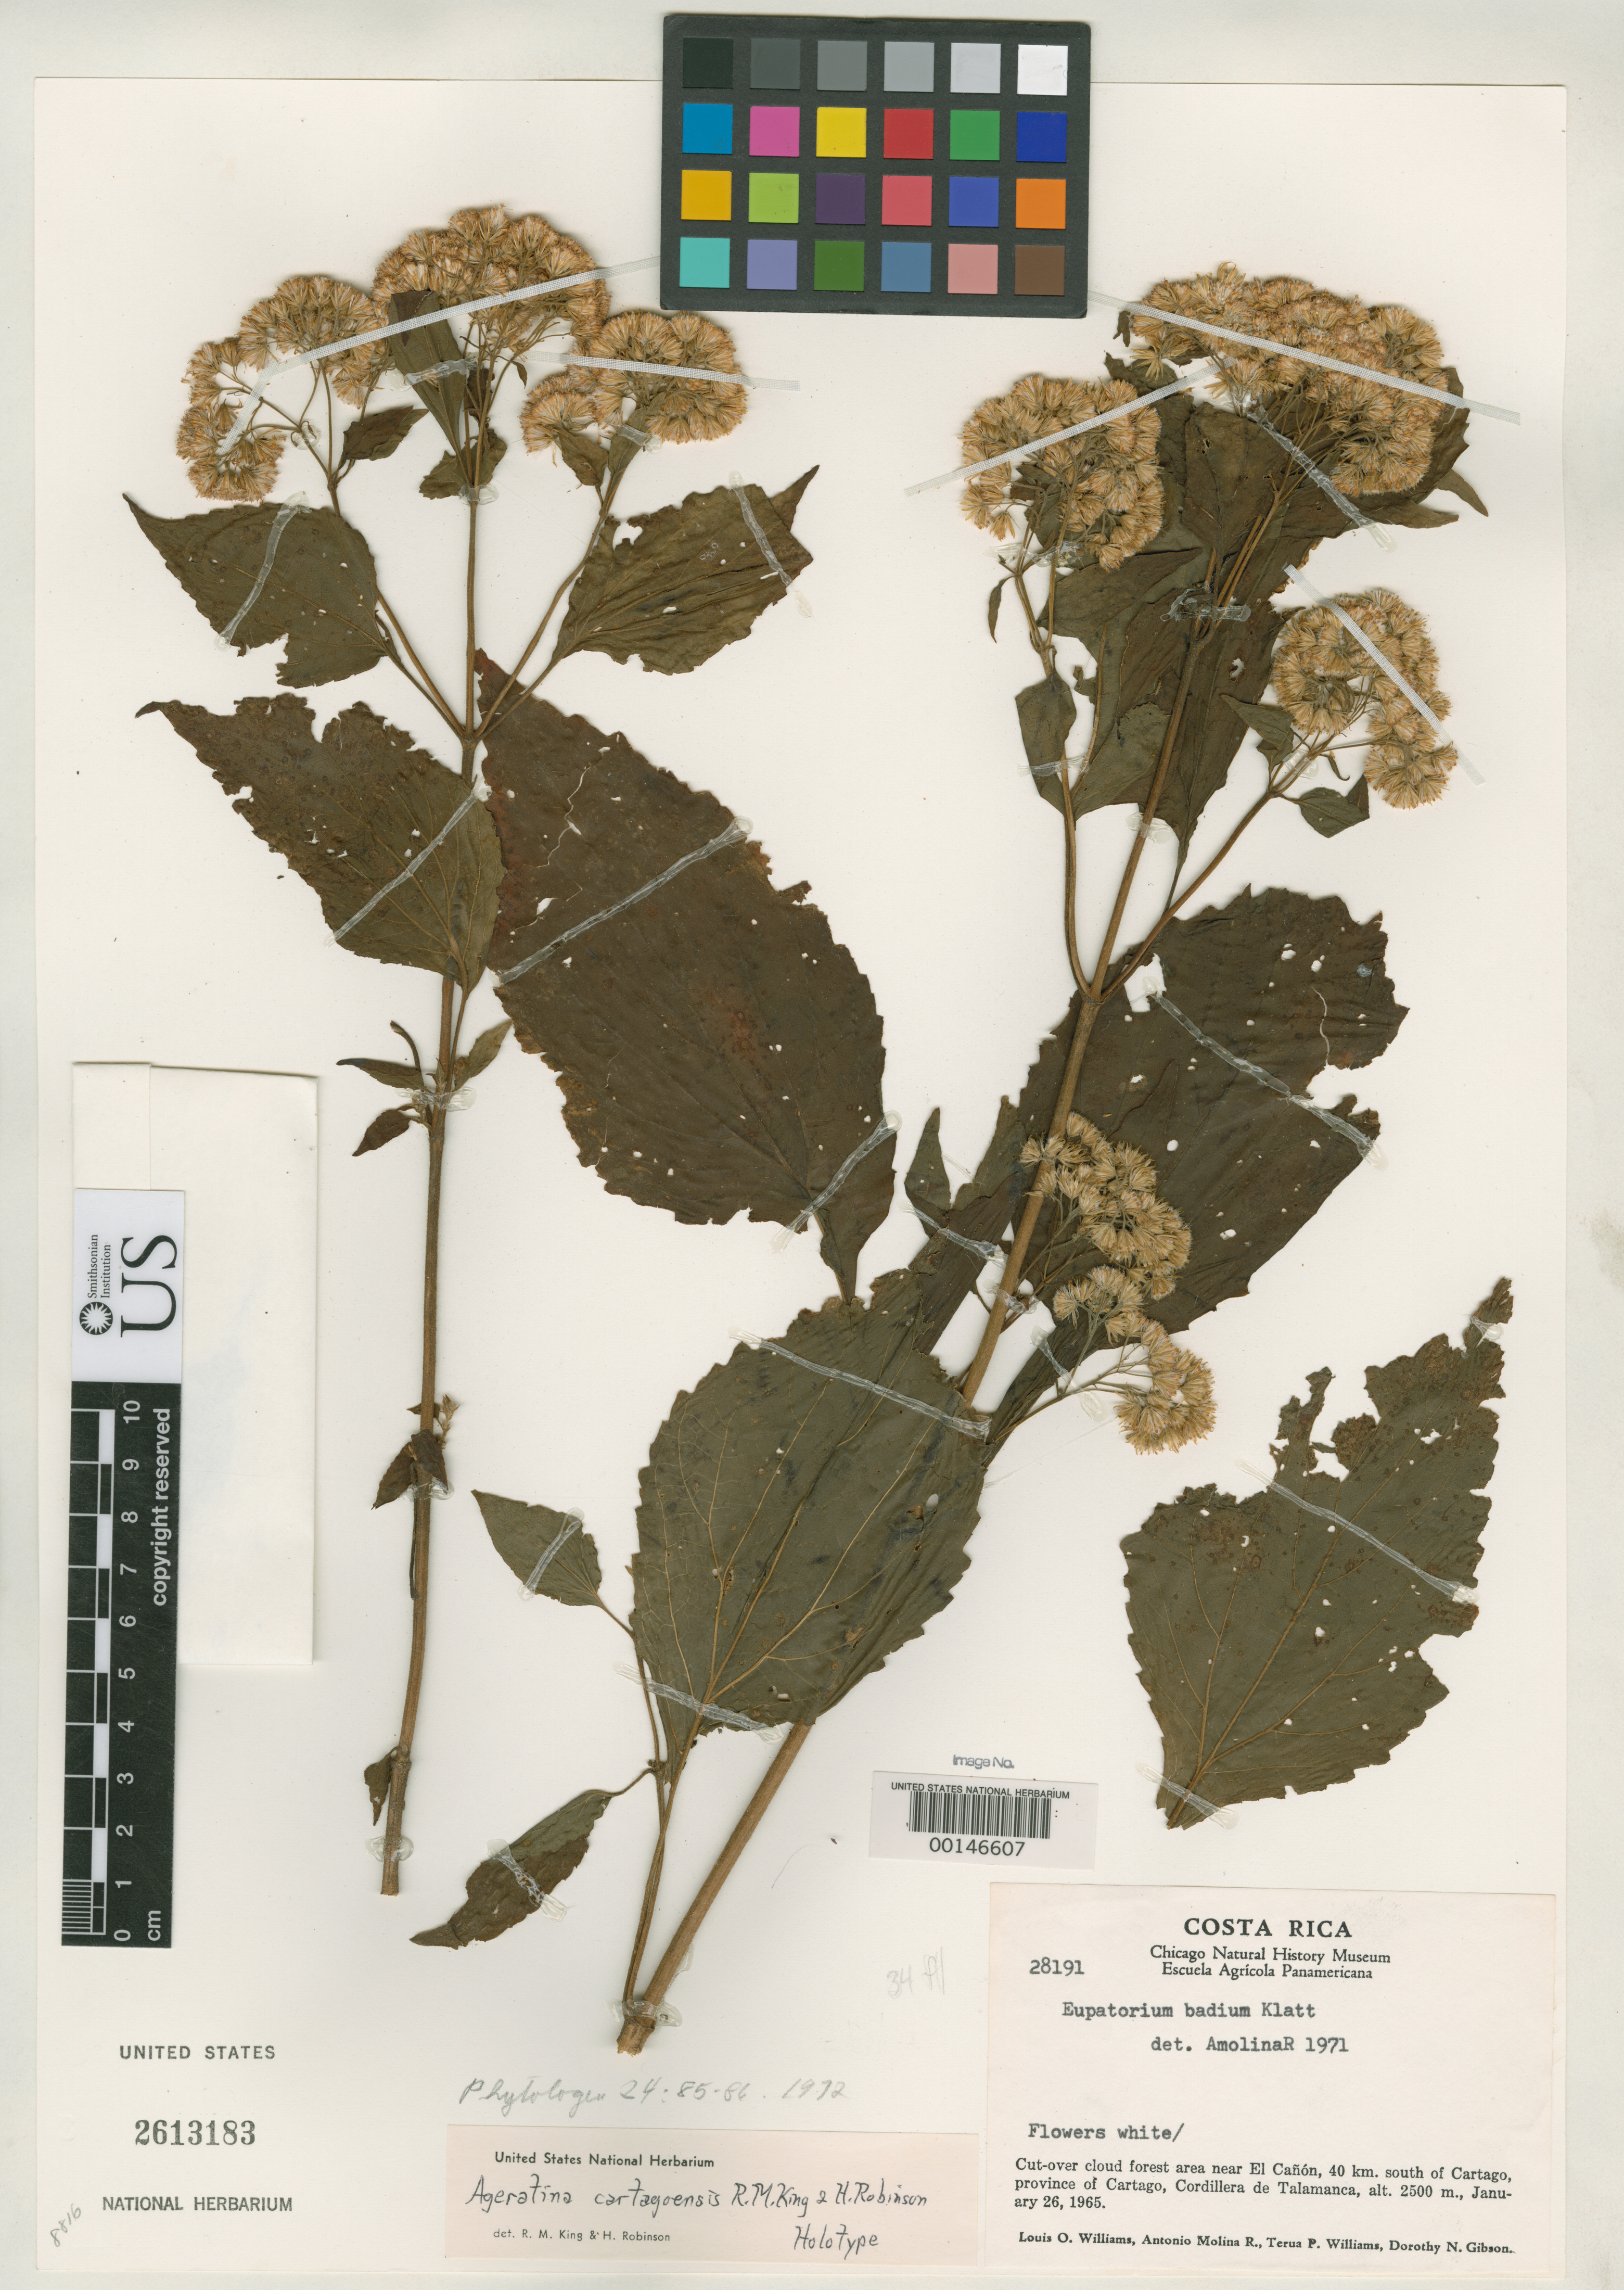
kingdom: Plantae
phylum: Tracheophyta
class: Magnoliopsida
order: Asterales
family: Asteraceae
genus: Ageratina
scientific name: Ageratina cartagoensis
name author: R.M. King & H. Rob.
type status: Holotype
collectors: L. O. Williams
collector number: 28191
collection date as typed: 26 Jan 1965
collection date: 1965-01-26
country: Costa Rica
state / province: Cartago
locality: El Canon, Cartago, Cordillera de Talamanca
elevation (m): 2500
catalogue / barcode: US 2613183